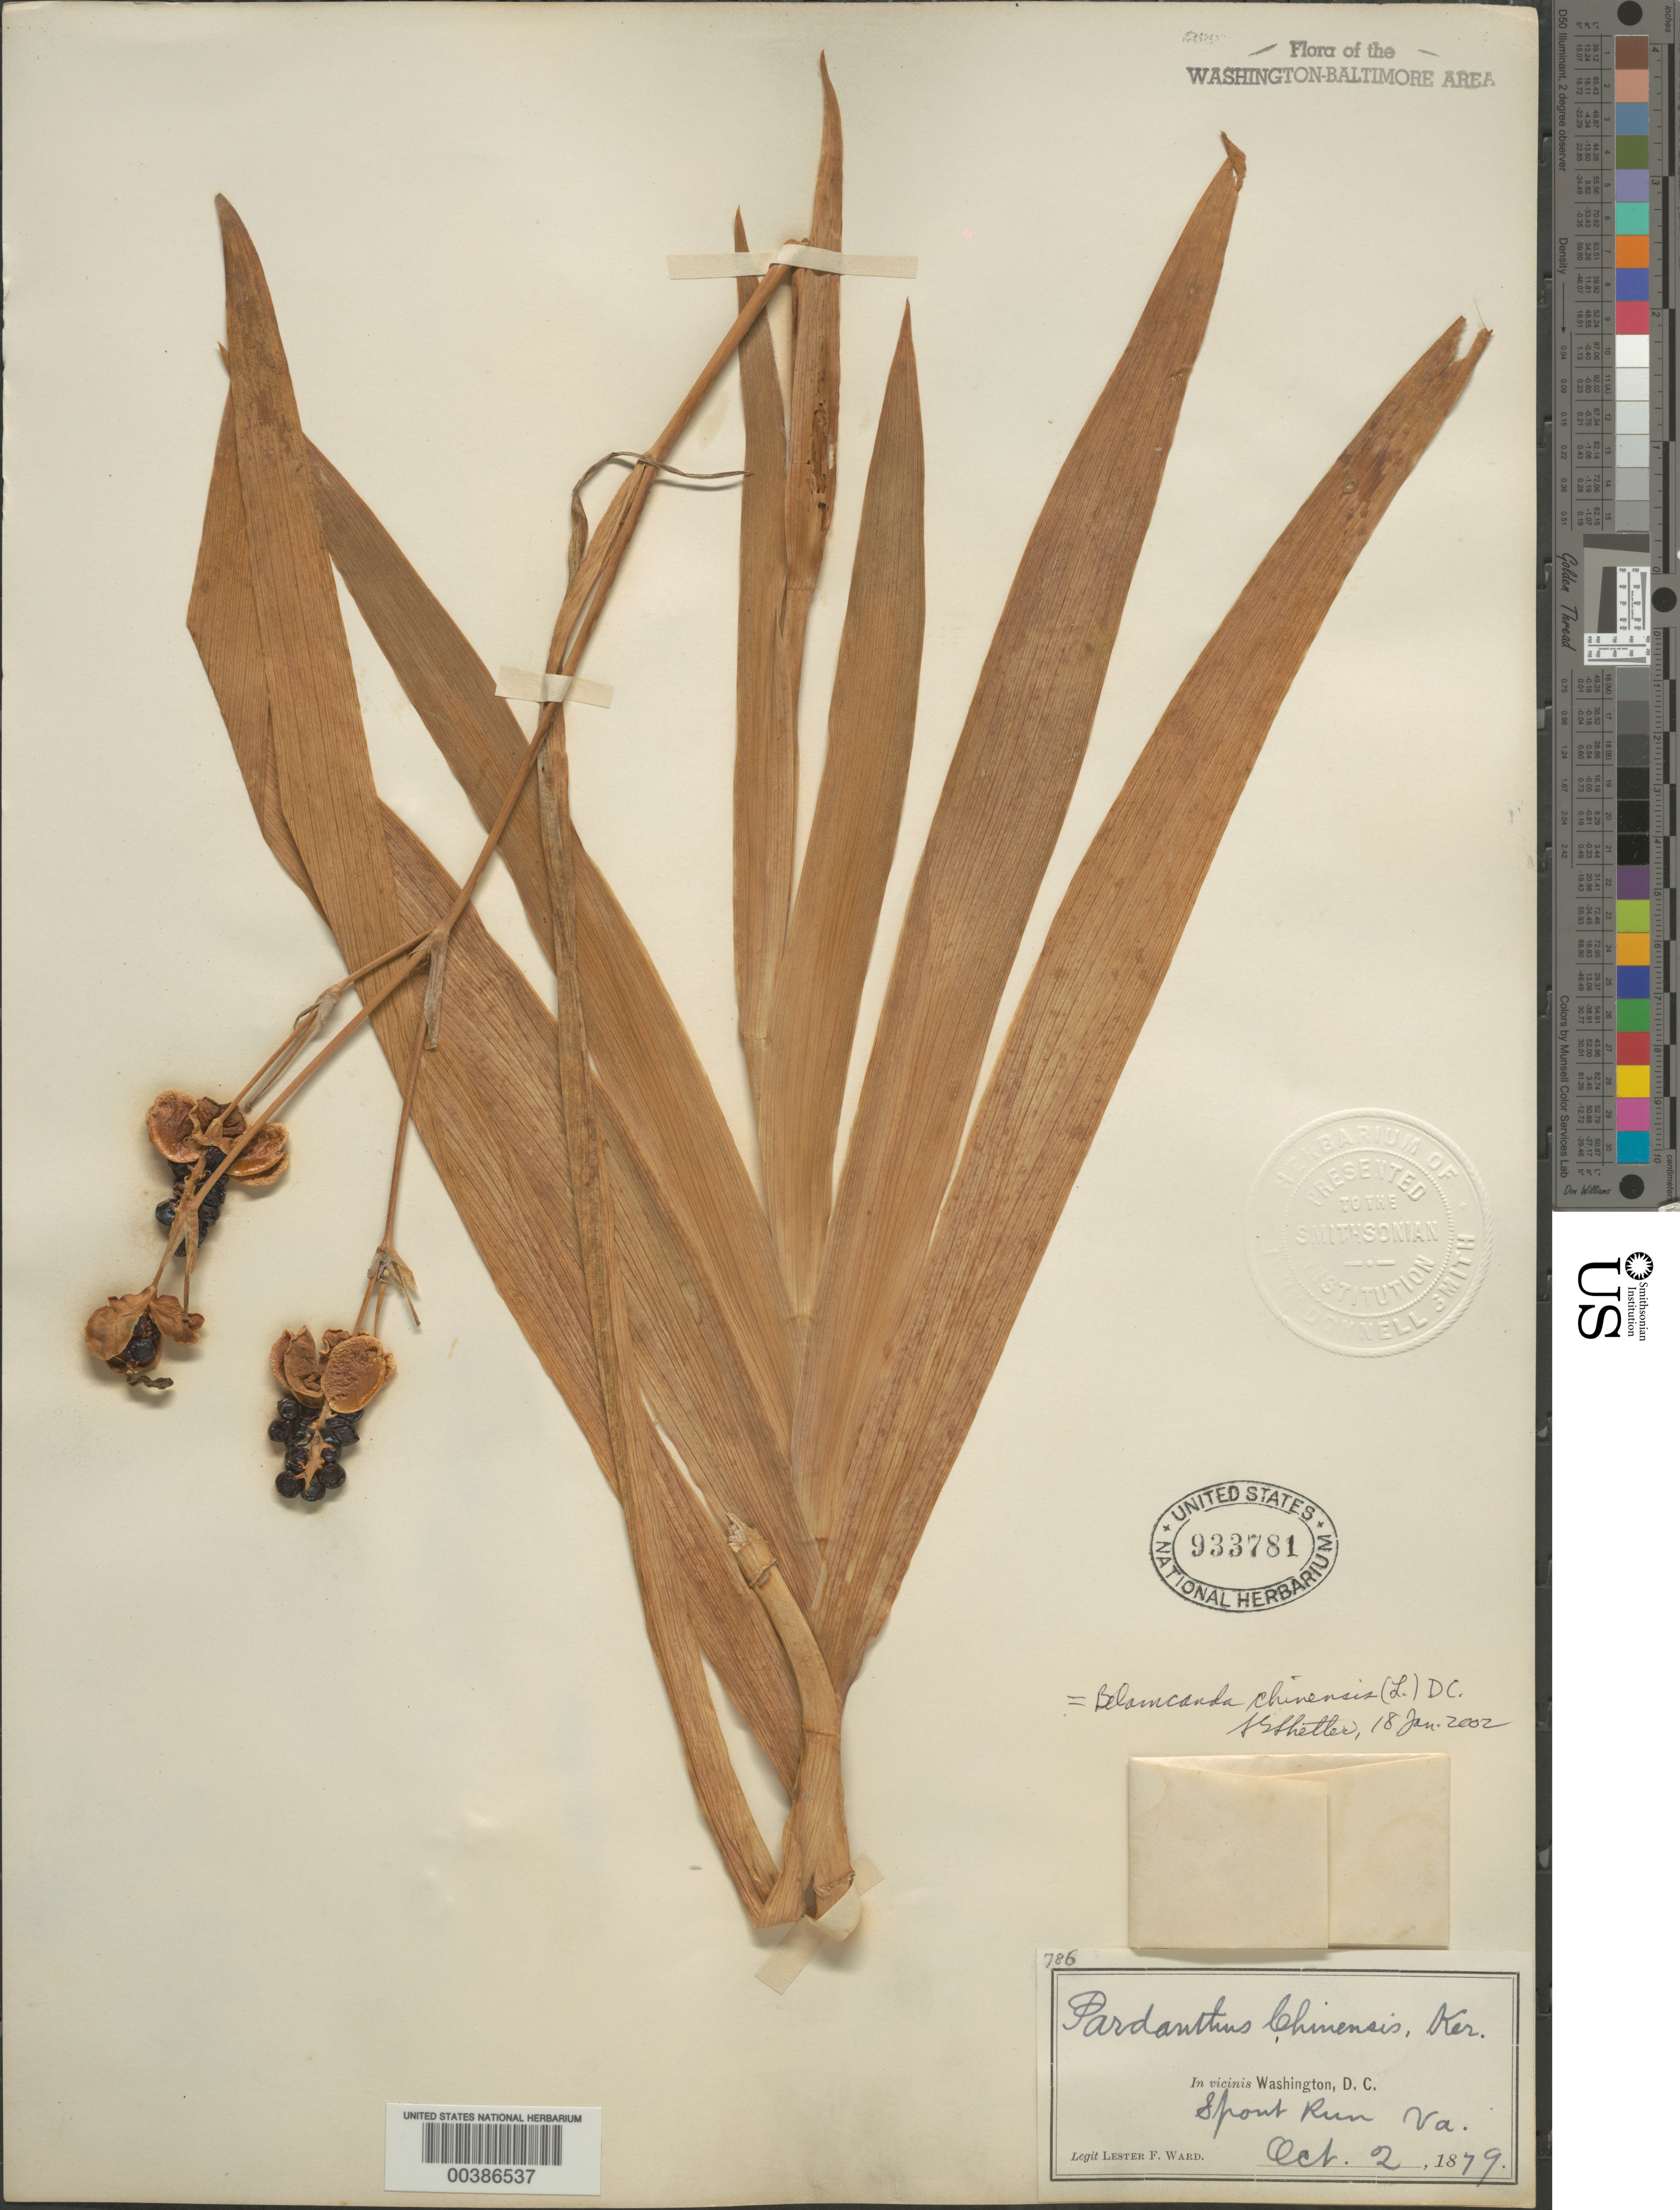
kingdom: Plantae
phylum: Tracheophyta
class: Liliopsida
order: Asparagales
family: Iridaceae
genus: Iris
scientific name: Iris domestica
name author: (L.) Goldblatt & Mabb.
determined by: Strong, Mark T., (BOT), Smithsonian Institution - National Museum of Natural History (UNITED STATES)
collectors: L. F. Ward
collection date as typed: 02 Oct 1879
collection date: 1879-10-02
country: United States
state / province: Virginia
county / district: Fairfax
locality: Spout Run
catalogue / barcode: US 933781